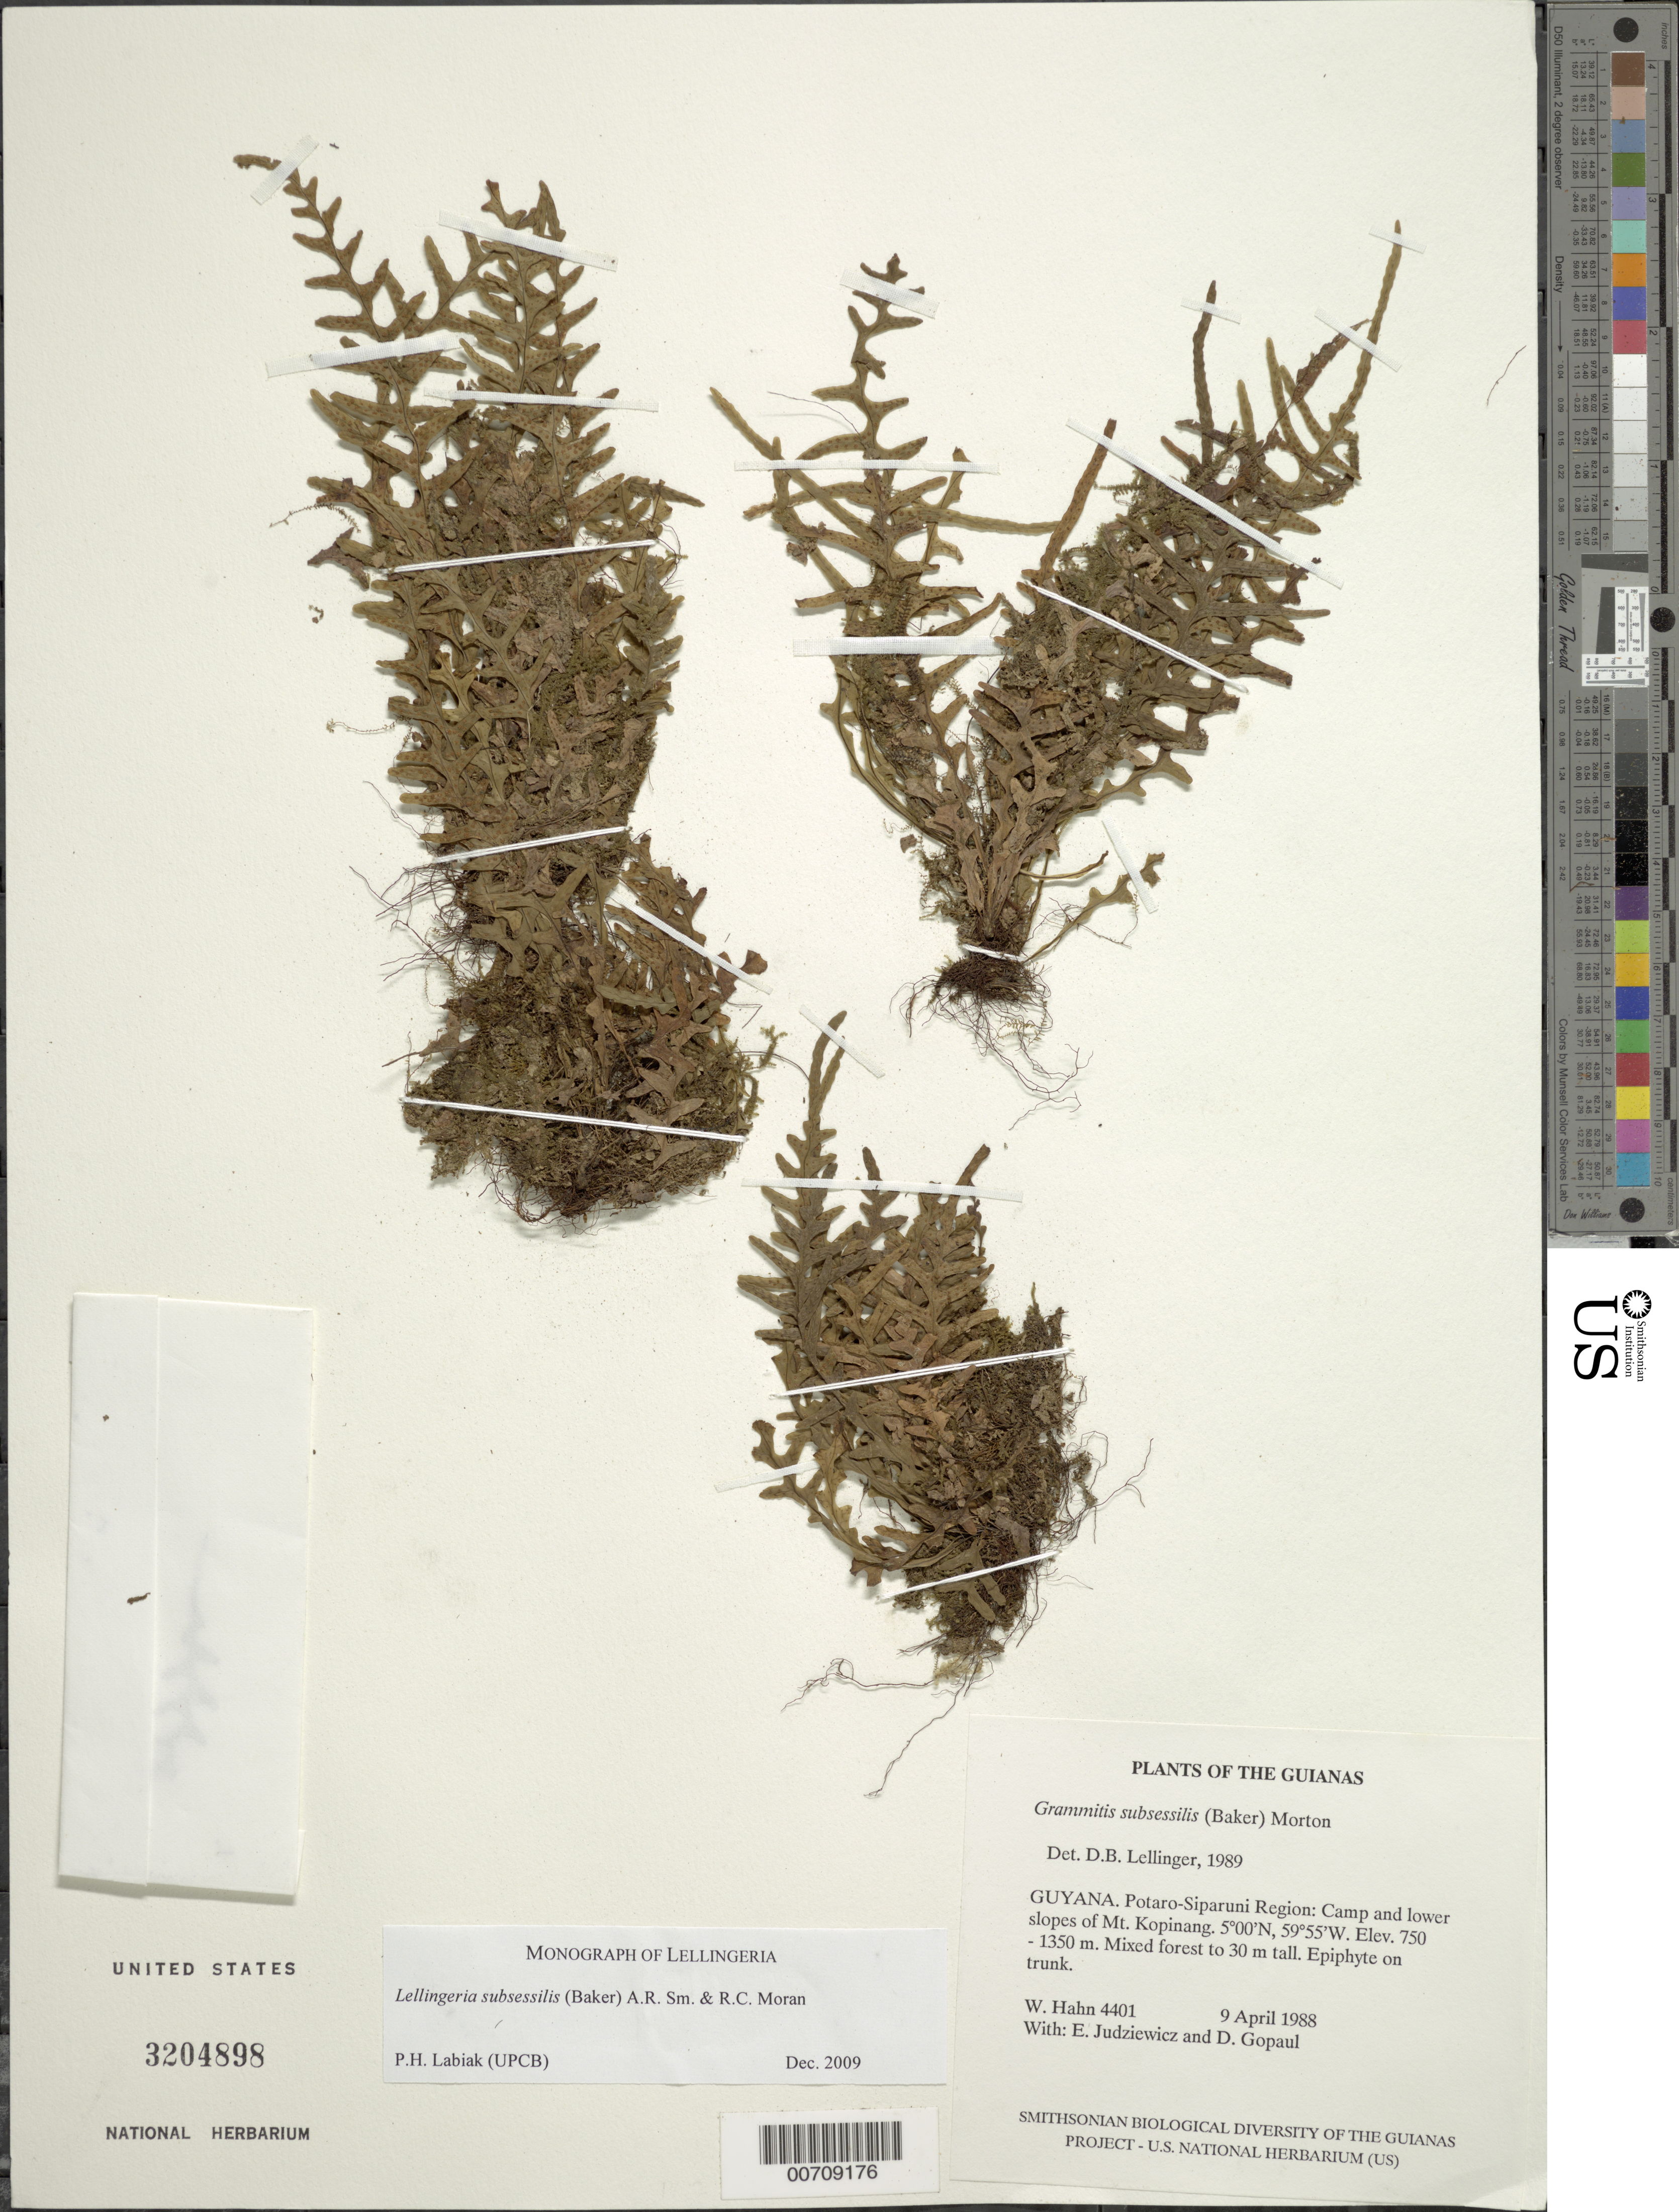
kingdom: Plantae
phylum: Tracheophyta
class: Polypodiopsida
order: Polypodiales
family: Polypodiaceae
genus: Lellingeria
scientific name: Lellingeria subsessilis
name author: (Baker) A.R. Sm. & R.C. Moran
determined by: Labiak, P. H.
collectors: W. Hahn, E. J. Judziewicz & D. Gopaul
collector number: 4401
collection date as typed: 9 April 1988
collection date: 1988-04-09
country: Guyana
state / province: Potaro-Siparuni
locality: Camp and lower slopes of Mt. Kopinang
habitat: Mixed forest to 30 m tall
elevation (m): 750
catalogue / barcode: US 3204898